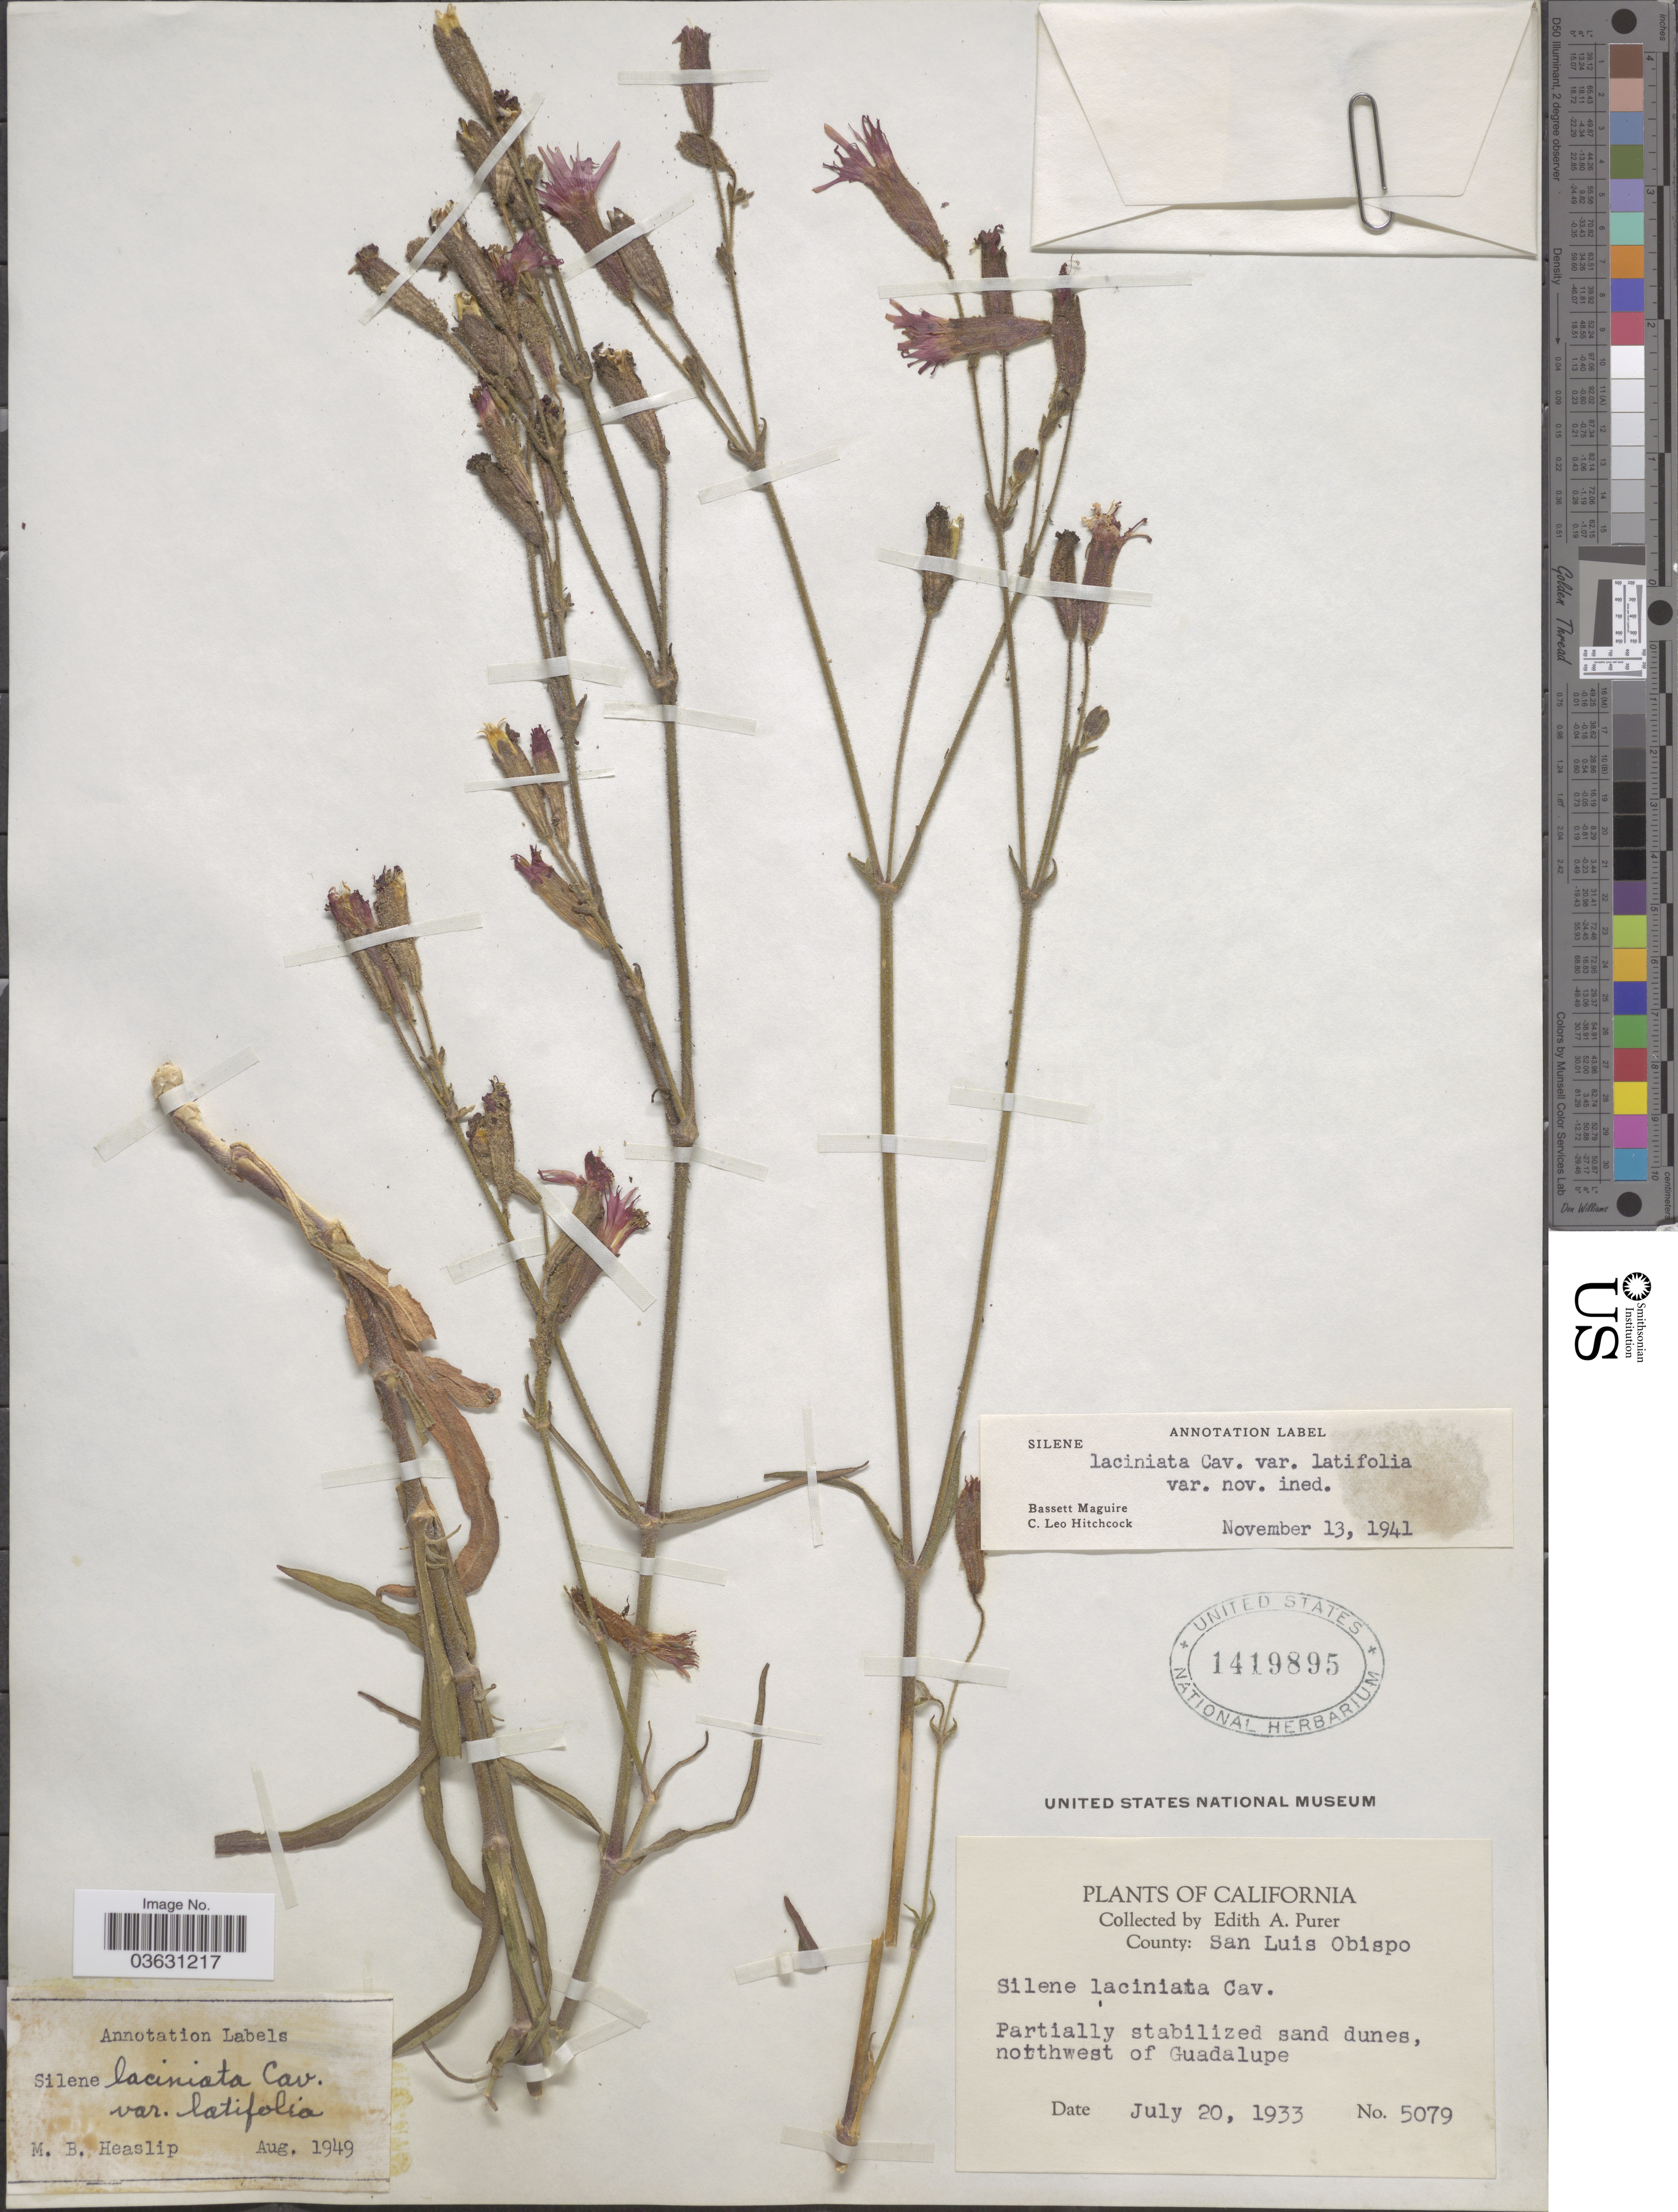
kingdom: Plantae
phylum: Tracheophyta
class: Magnoliopsida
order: Caryophyllales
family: Caryophyllaceae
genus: Silene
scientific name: Silene laciniata var. latifolia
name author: C.L. Hitchc. & Maguire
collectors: E. Purer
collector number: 5079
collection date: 1933-07-20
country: United States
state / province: California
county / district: San Luis Obispo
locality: County: San Luis Obispo. Northwest of Guadalupe.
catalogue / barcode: US 1419895